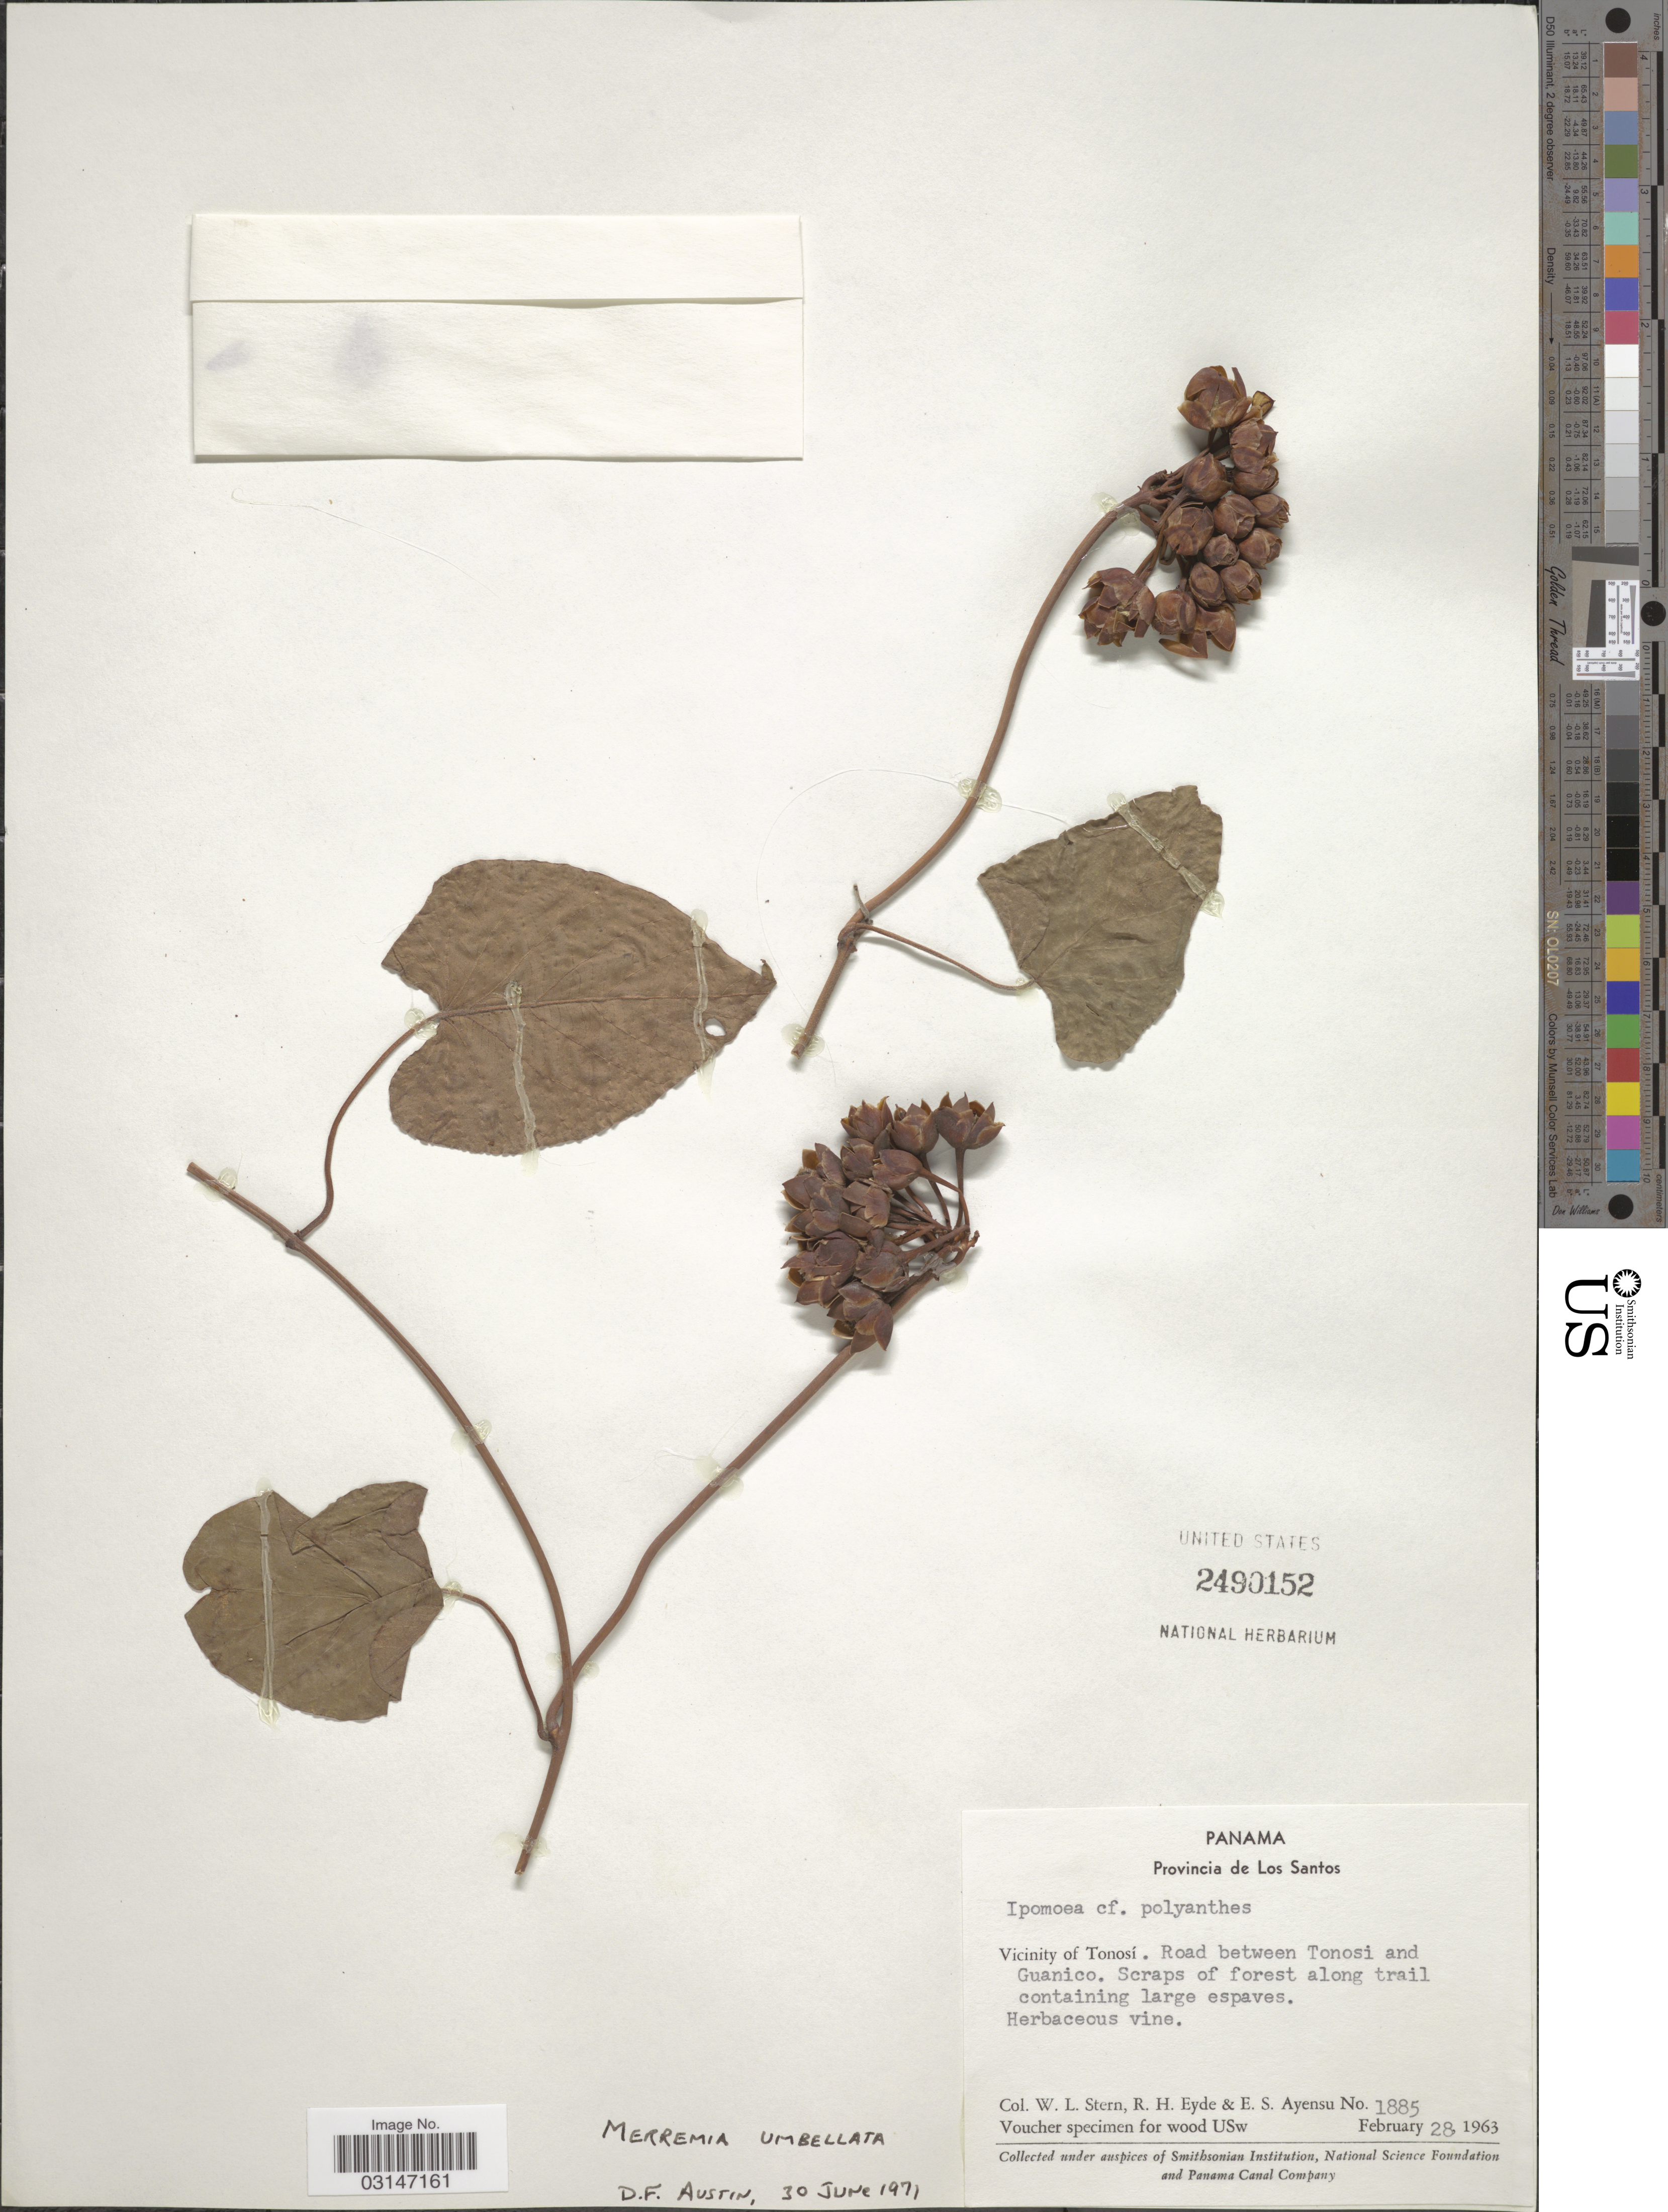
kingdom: Plantae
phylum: Tracheophyta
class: Magnoliopsida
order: Solanales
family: Convolvulaceae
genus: Camonea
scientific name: Camonea umbellata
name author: (L.) A. R. Simões & Staples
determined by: Strong, Mark T., (BOT), Smithsonian Institution - National Museum of Natural History (UNITED STATES)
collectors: W. L. Stern, R. H. Eyde & E. S. Ayensu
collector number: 1885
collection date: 1963-02-28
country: Panama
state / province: Los Santos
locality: Vicinity of Tonosí. Road between Tonosi and Guanico.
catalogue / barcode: US 2490152